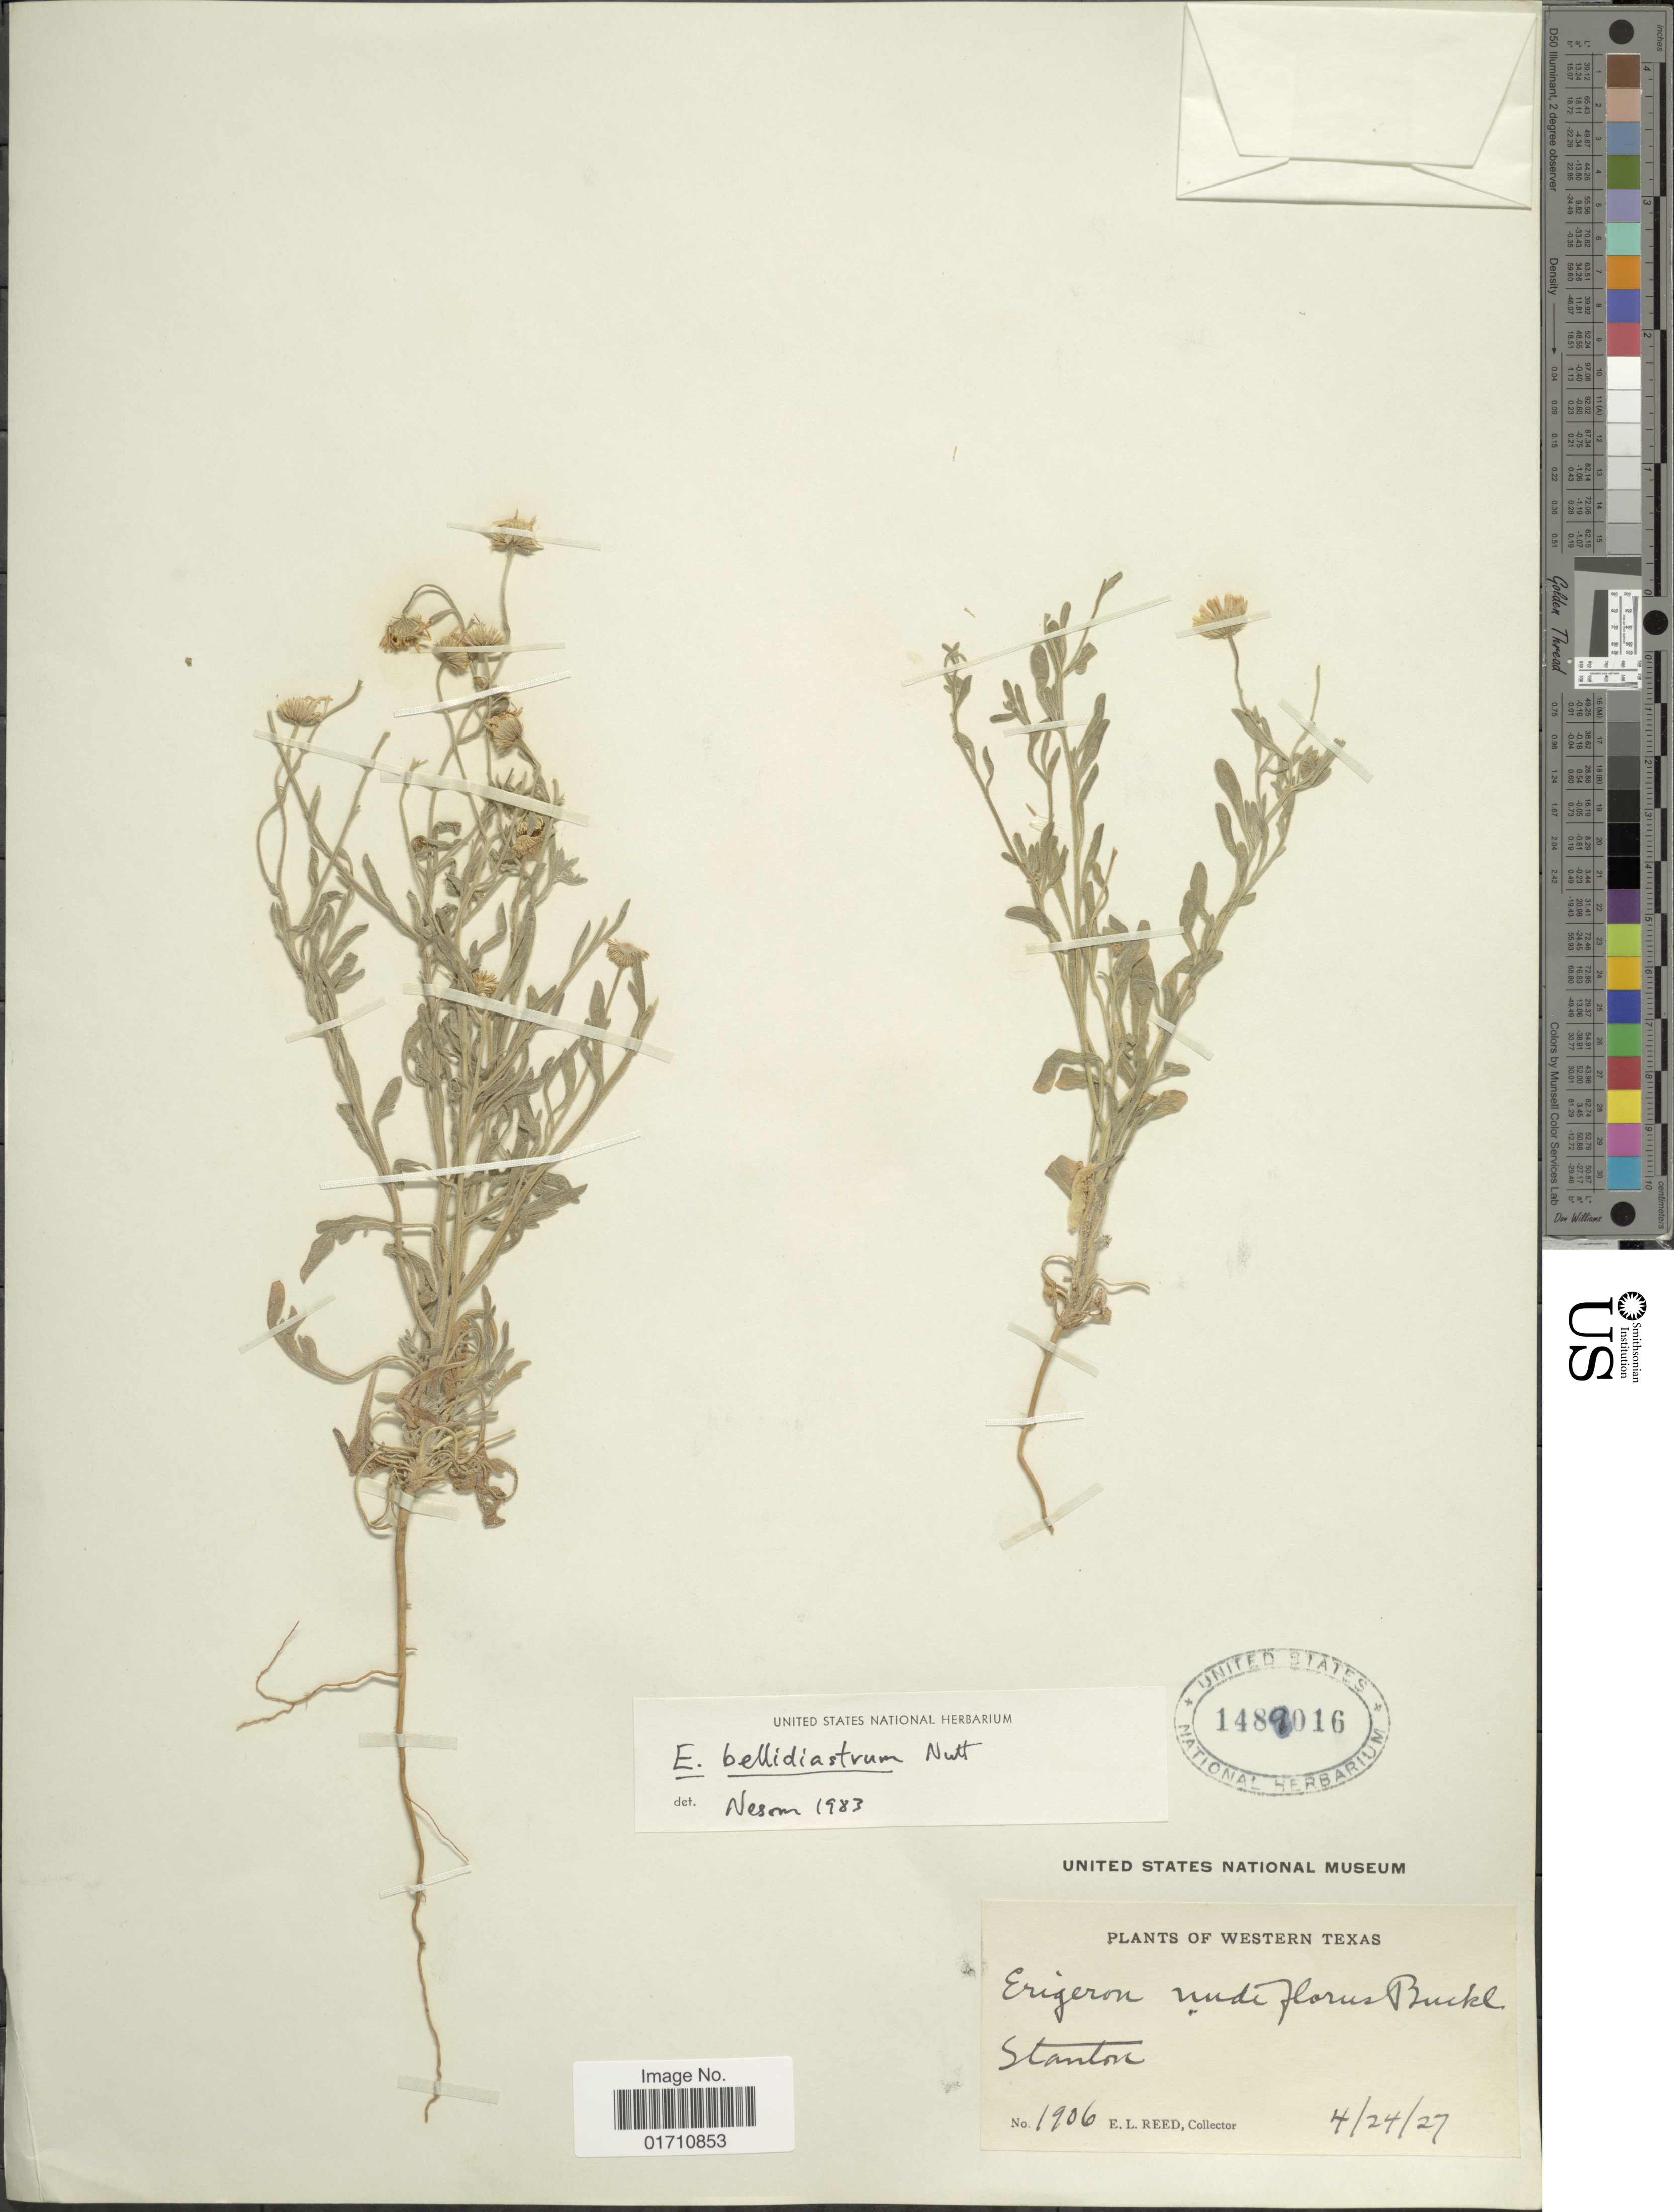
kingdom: Plantae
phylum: Tracheophyta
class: Magnoliopsida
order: Asterales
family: Asteraceae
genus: Erigeron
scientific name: Erigeron bellidiastrum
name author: Nutt.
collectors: E. Reed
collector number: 1906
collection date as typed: Transcribed d/m/y: 24/4/27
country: United States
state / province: Texas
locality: Western Texas, Stanton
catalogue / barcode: US 1489016